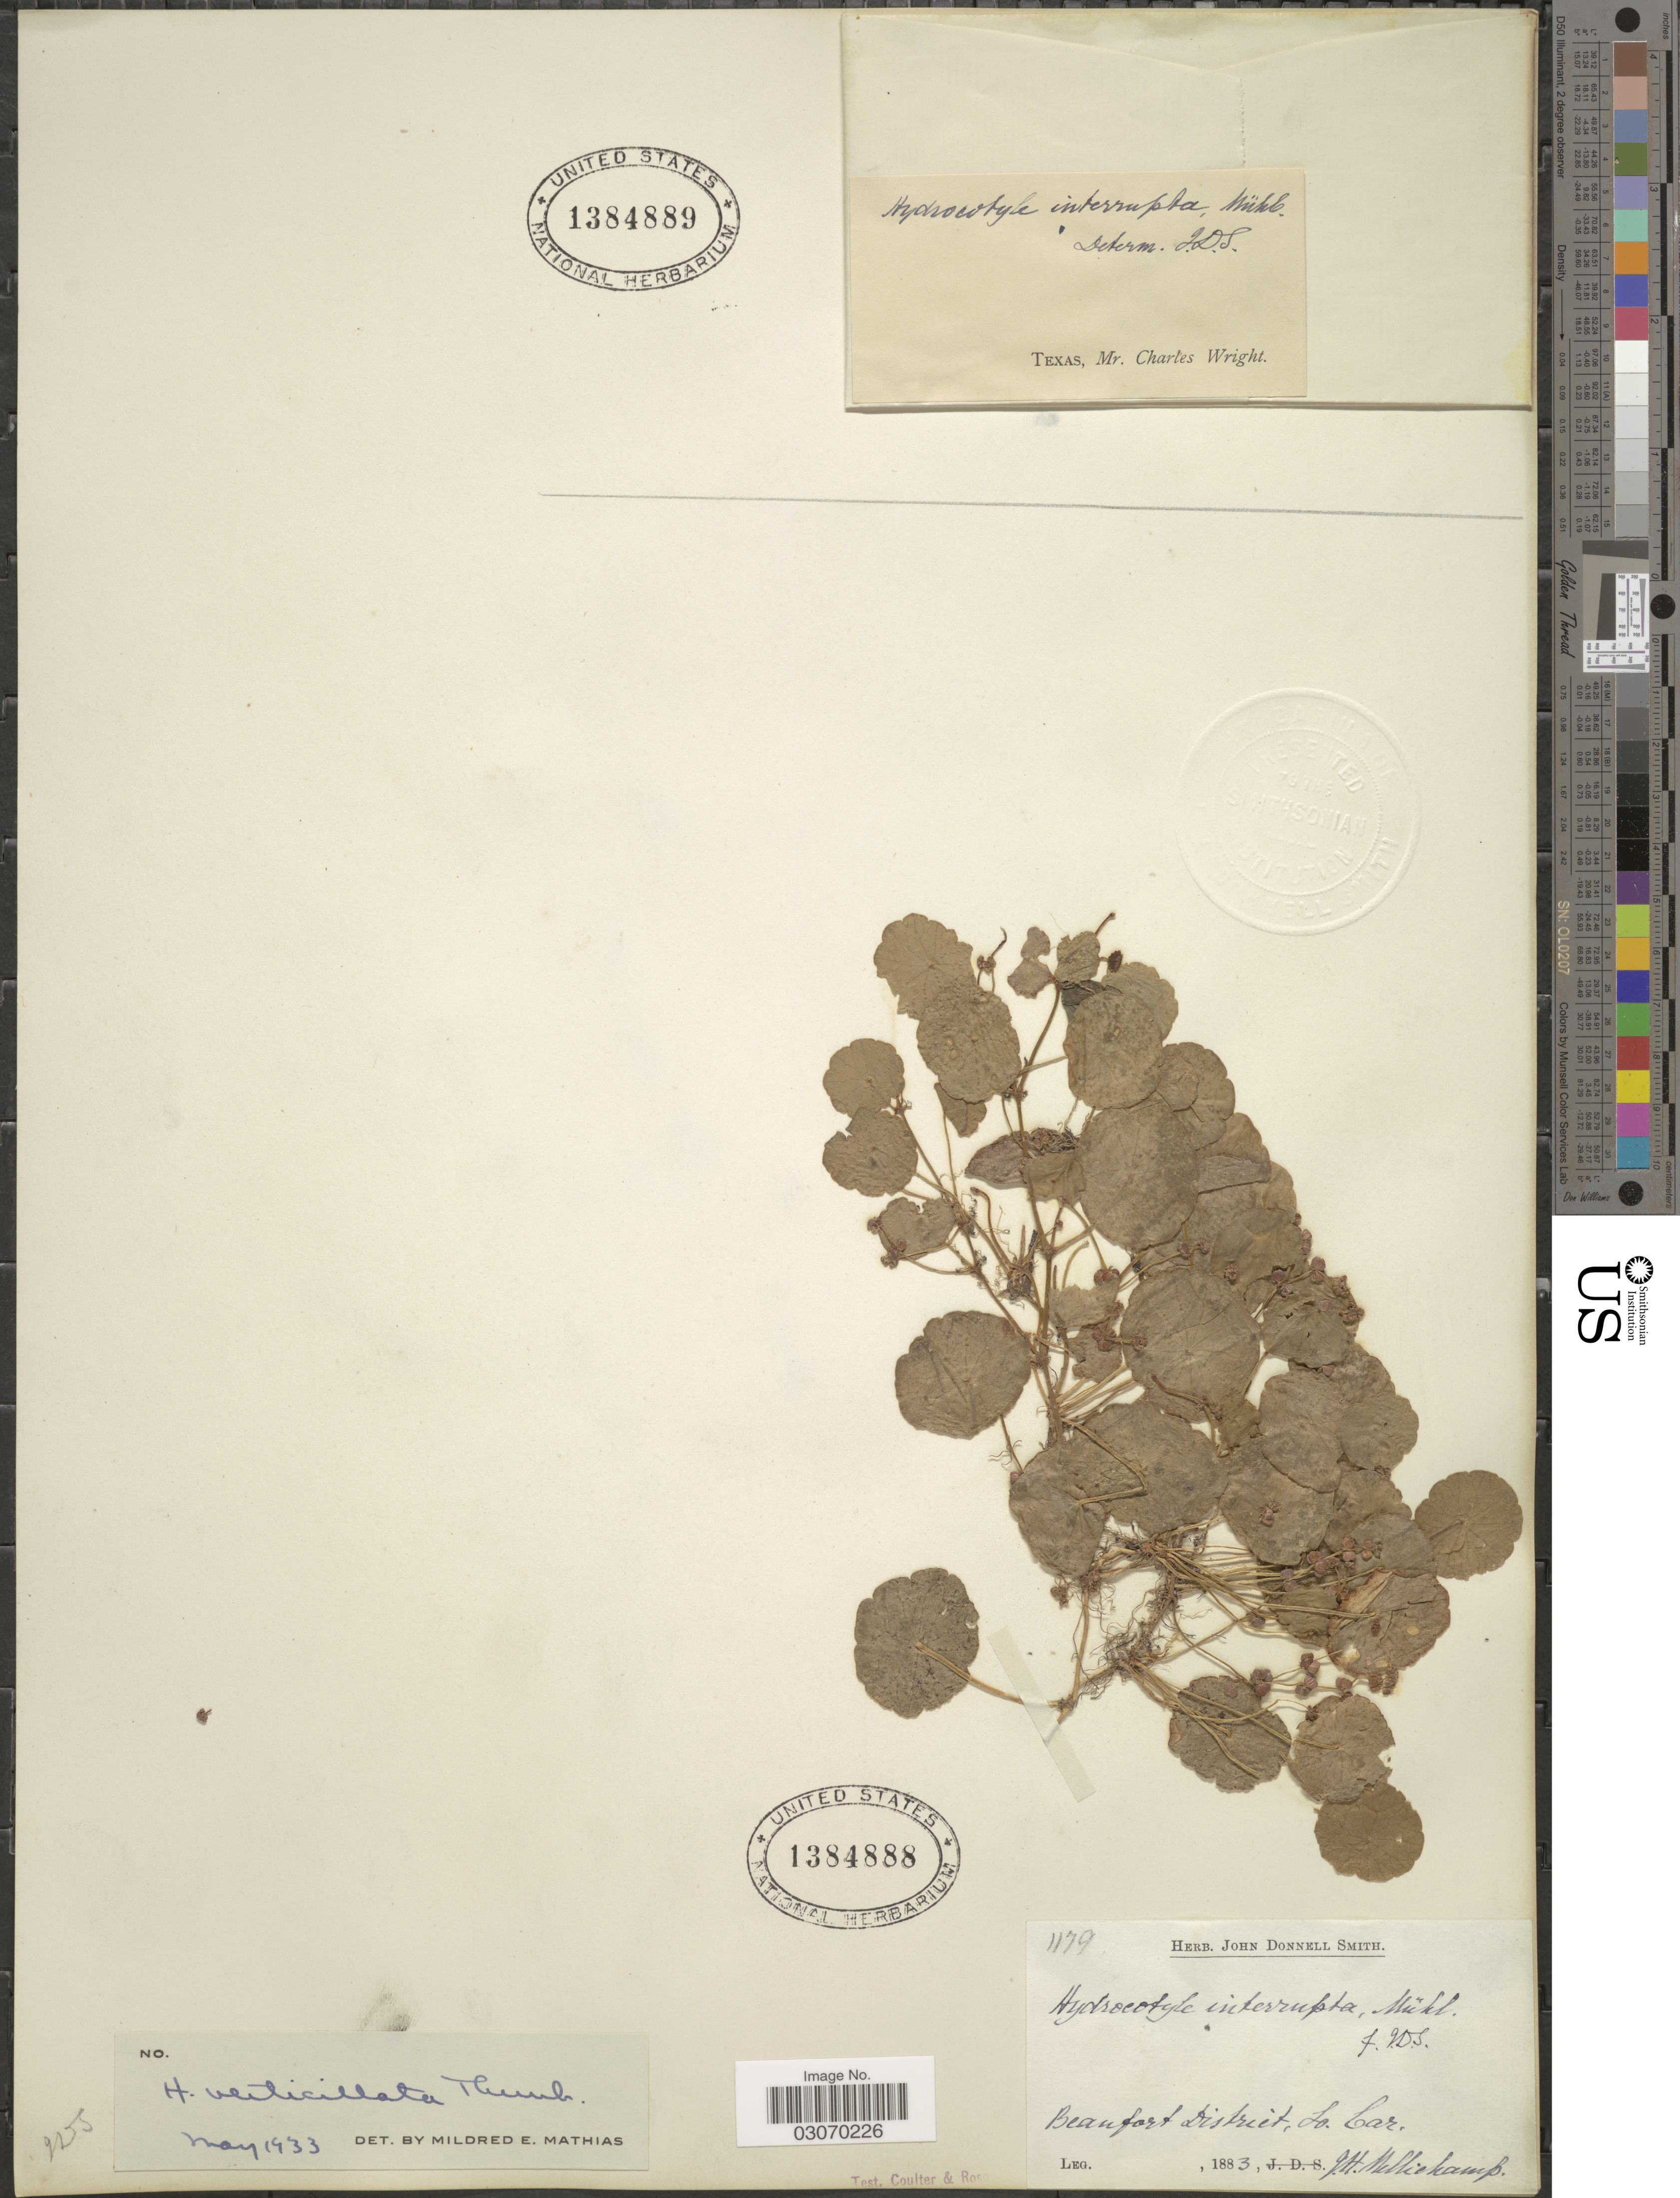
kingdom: Plantae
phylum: Tracheophyta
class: Magnoliopsida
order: Apiales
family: Araliaceae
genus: Hydrocotyle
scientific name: Hydrocotyle verticillata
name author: Thunb.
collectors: C. Wright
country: United States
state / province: Texas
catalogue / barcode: US 1384889-2